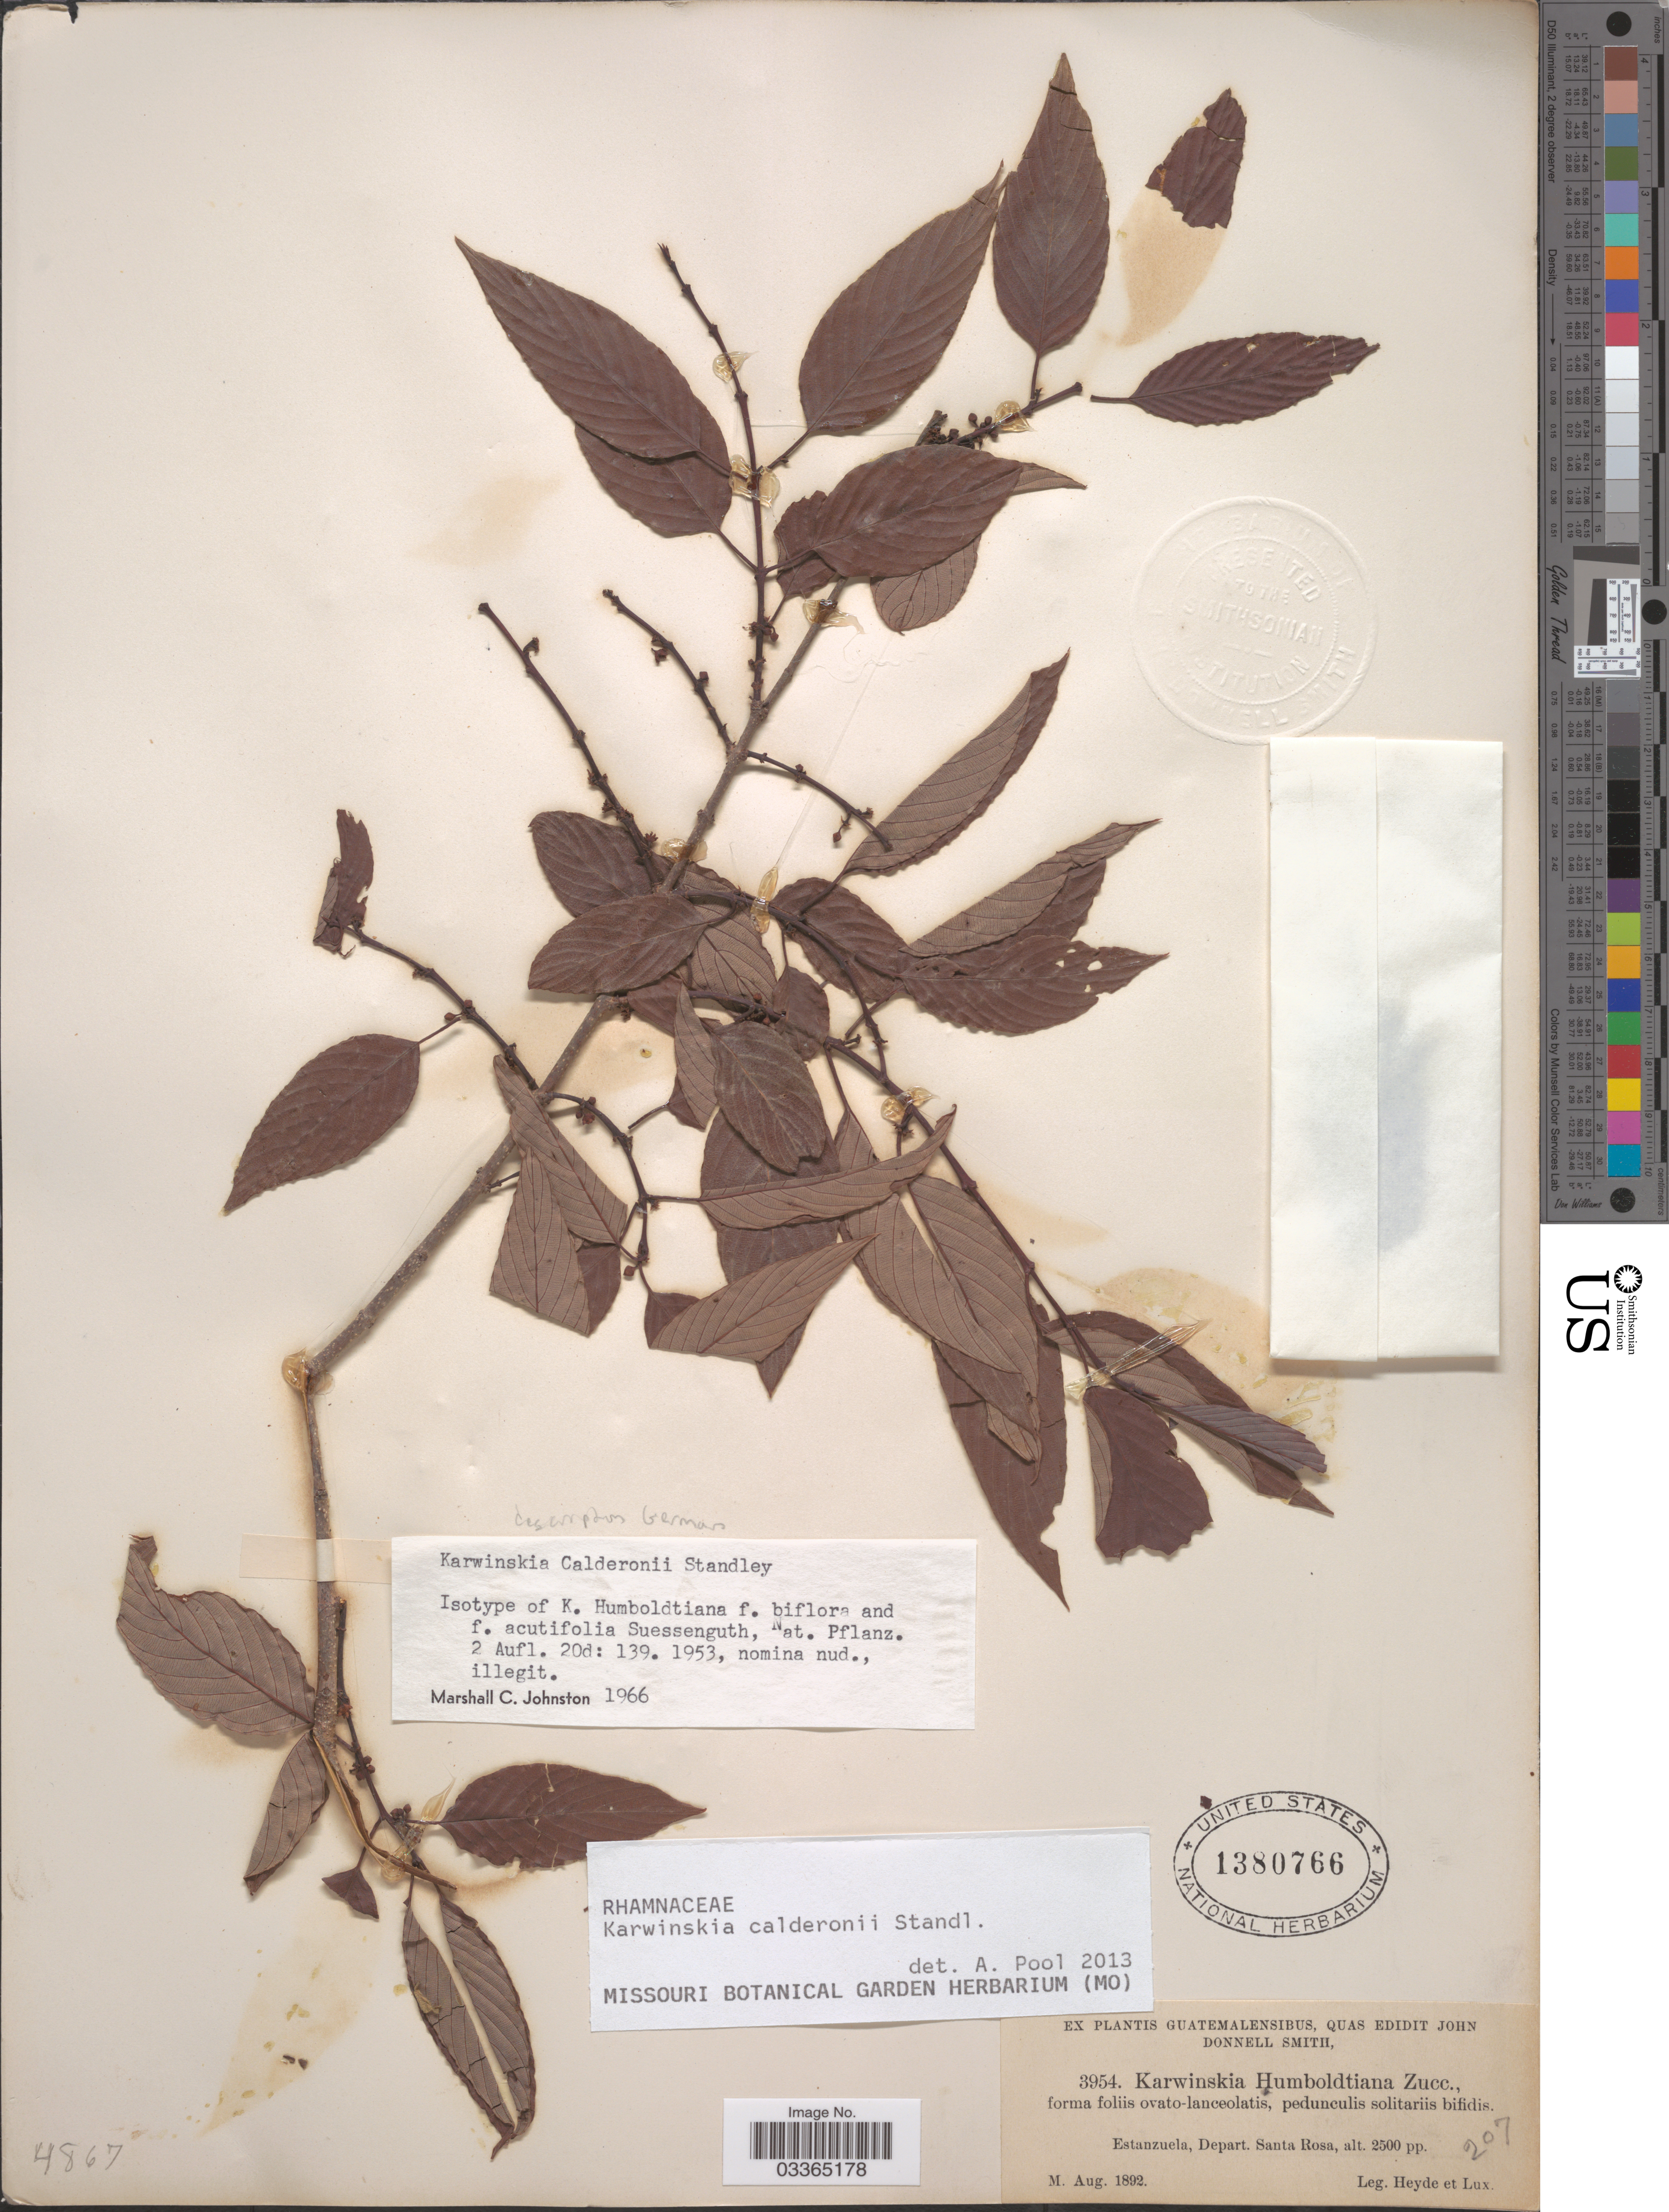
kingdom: Plantae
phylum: Tracheophyta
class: Magnoliopsida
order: Rosales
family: Rhamnaceae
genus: Karwinskia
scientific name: Karwinskia calderonii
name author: Standl.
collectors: Heyde & Lux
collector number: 3954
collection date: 1892-08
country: Guatemala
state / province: Santa Rosa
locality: Estanzuela, Depart. Santa Rosa.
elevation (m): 762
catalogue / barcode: US 1380766